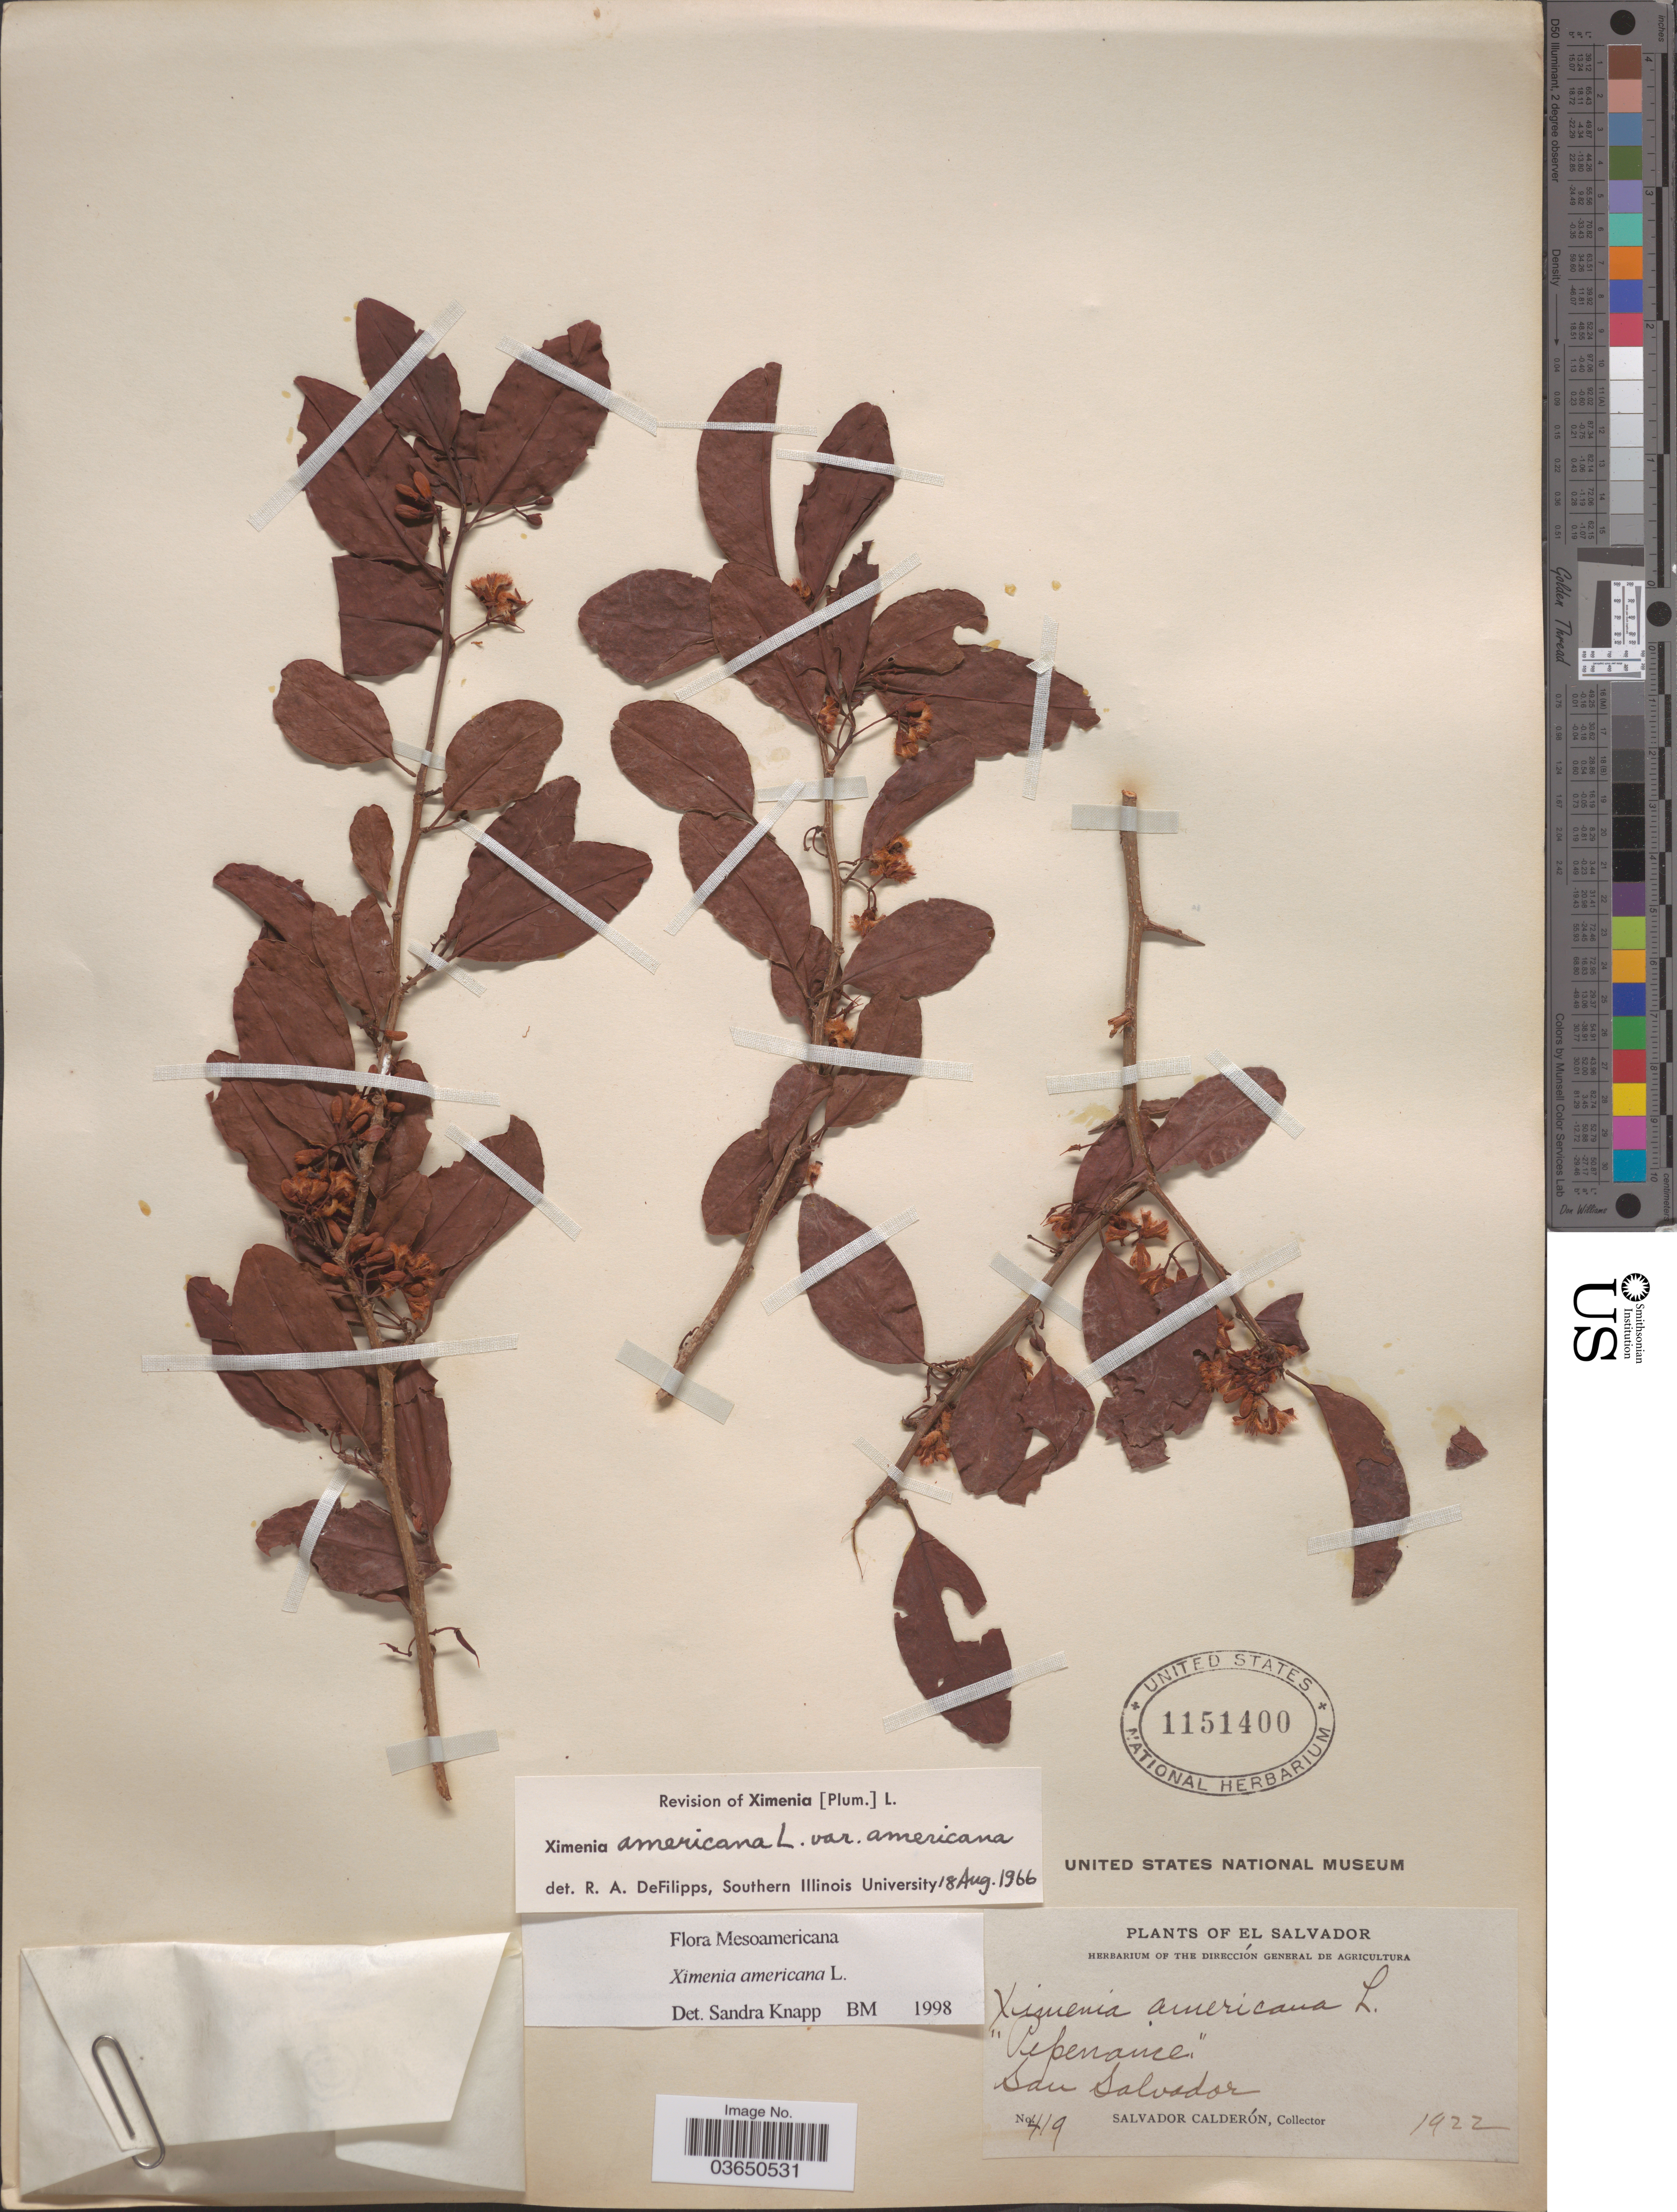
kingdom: Plantae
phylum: Tracheophyta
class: Magnoliopsida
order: Santalales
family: Ximeniaceae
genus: Ximenia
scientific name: Ximenia americana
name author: L.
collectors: S. Calderón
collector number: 419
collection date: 1922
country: El Salvador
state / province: San Salvador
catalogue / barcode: US 1151400